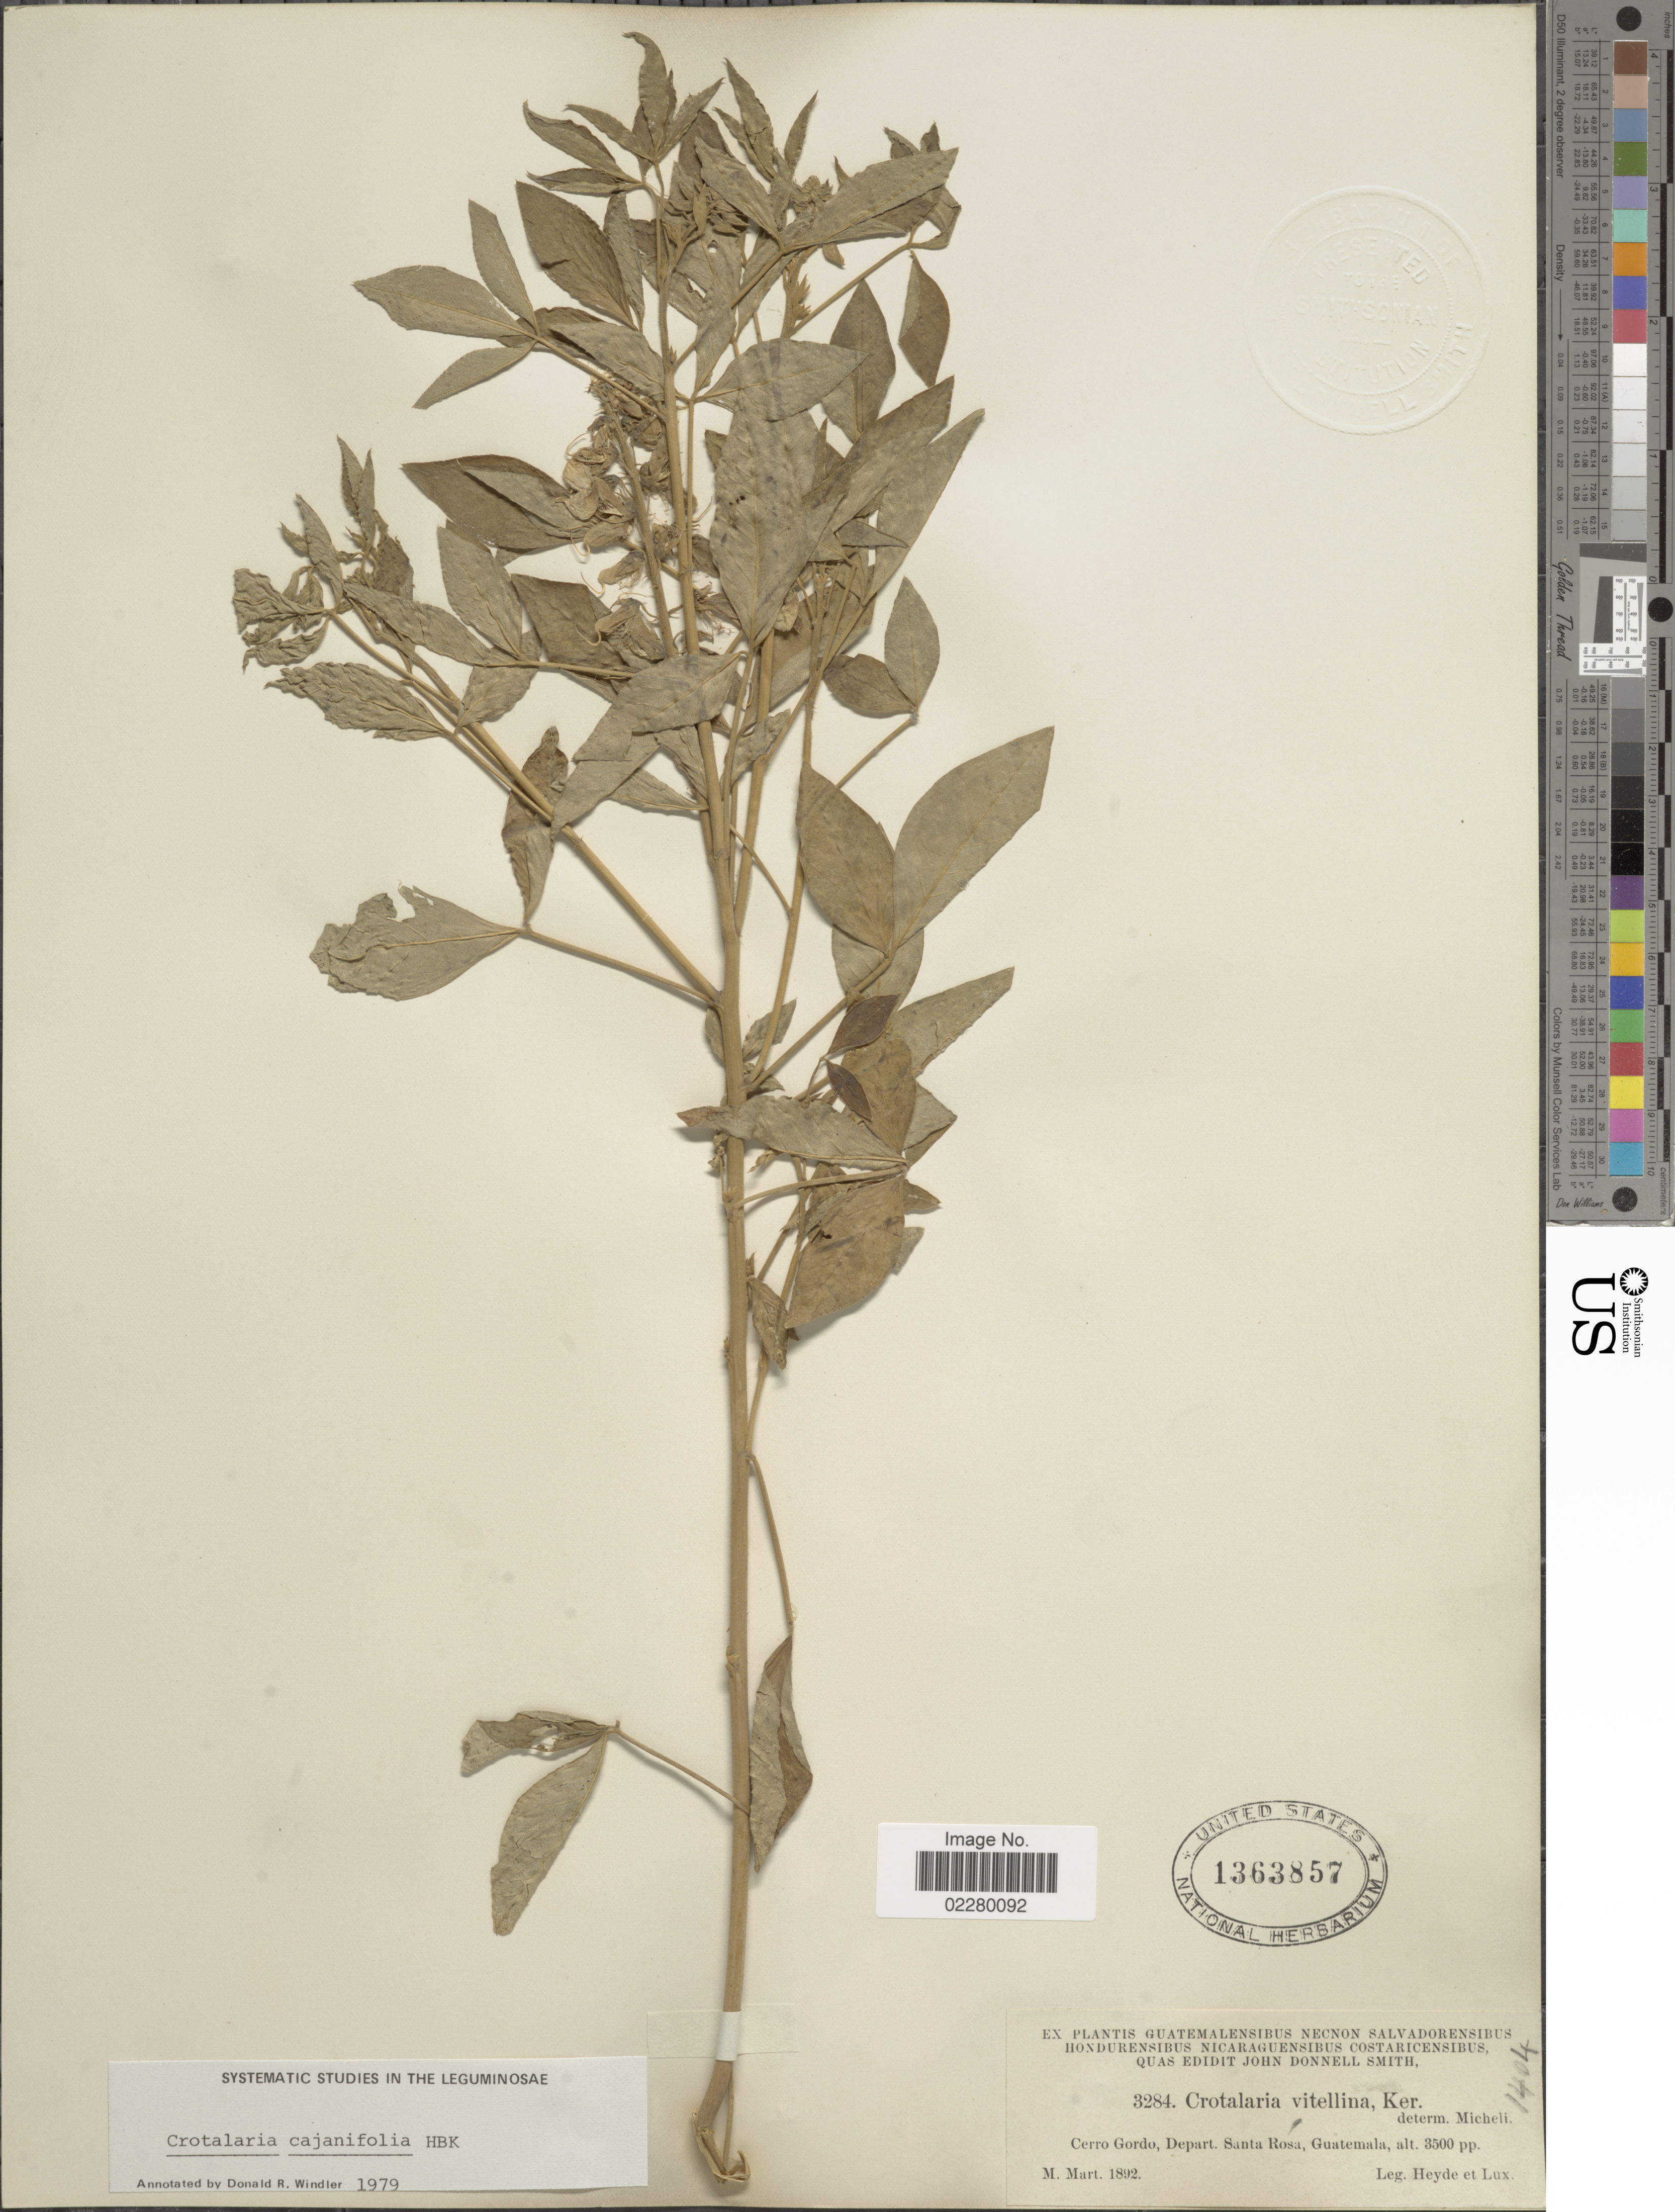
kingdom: Plantae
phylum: Tracheophyta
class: Magnoliopsida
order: Fabales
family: Fabaceae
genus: Crotalaria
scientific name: Crotalaria cajanifolia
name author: Kunth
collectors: Heyde & Lux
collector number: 3284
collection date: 1892-03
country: Guatemala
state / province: Santa Rosa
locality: Cerro Gordo, Depart. Santa Rosa, Guatemala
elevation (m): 1067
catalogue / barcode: US 1363857